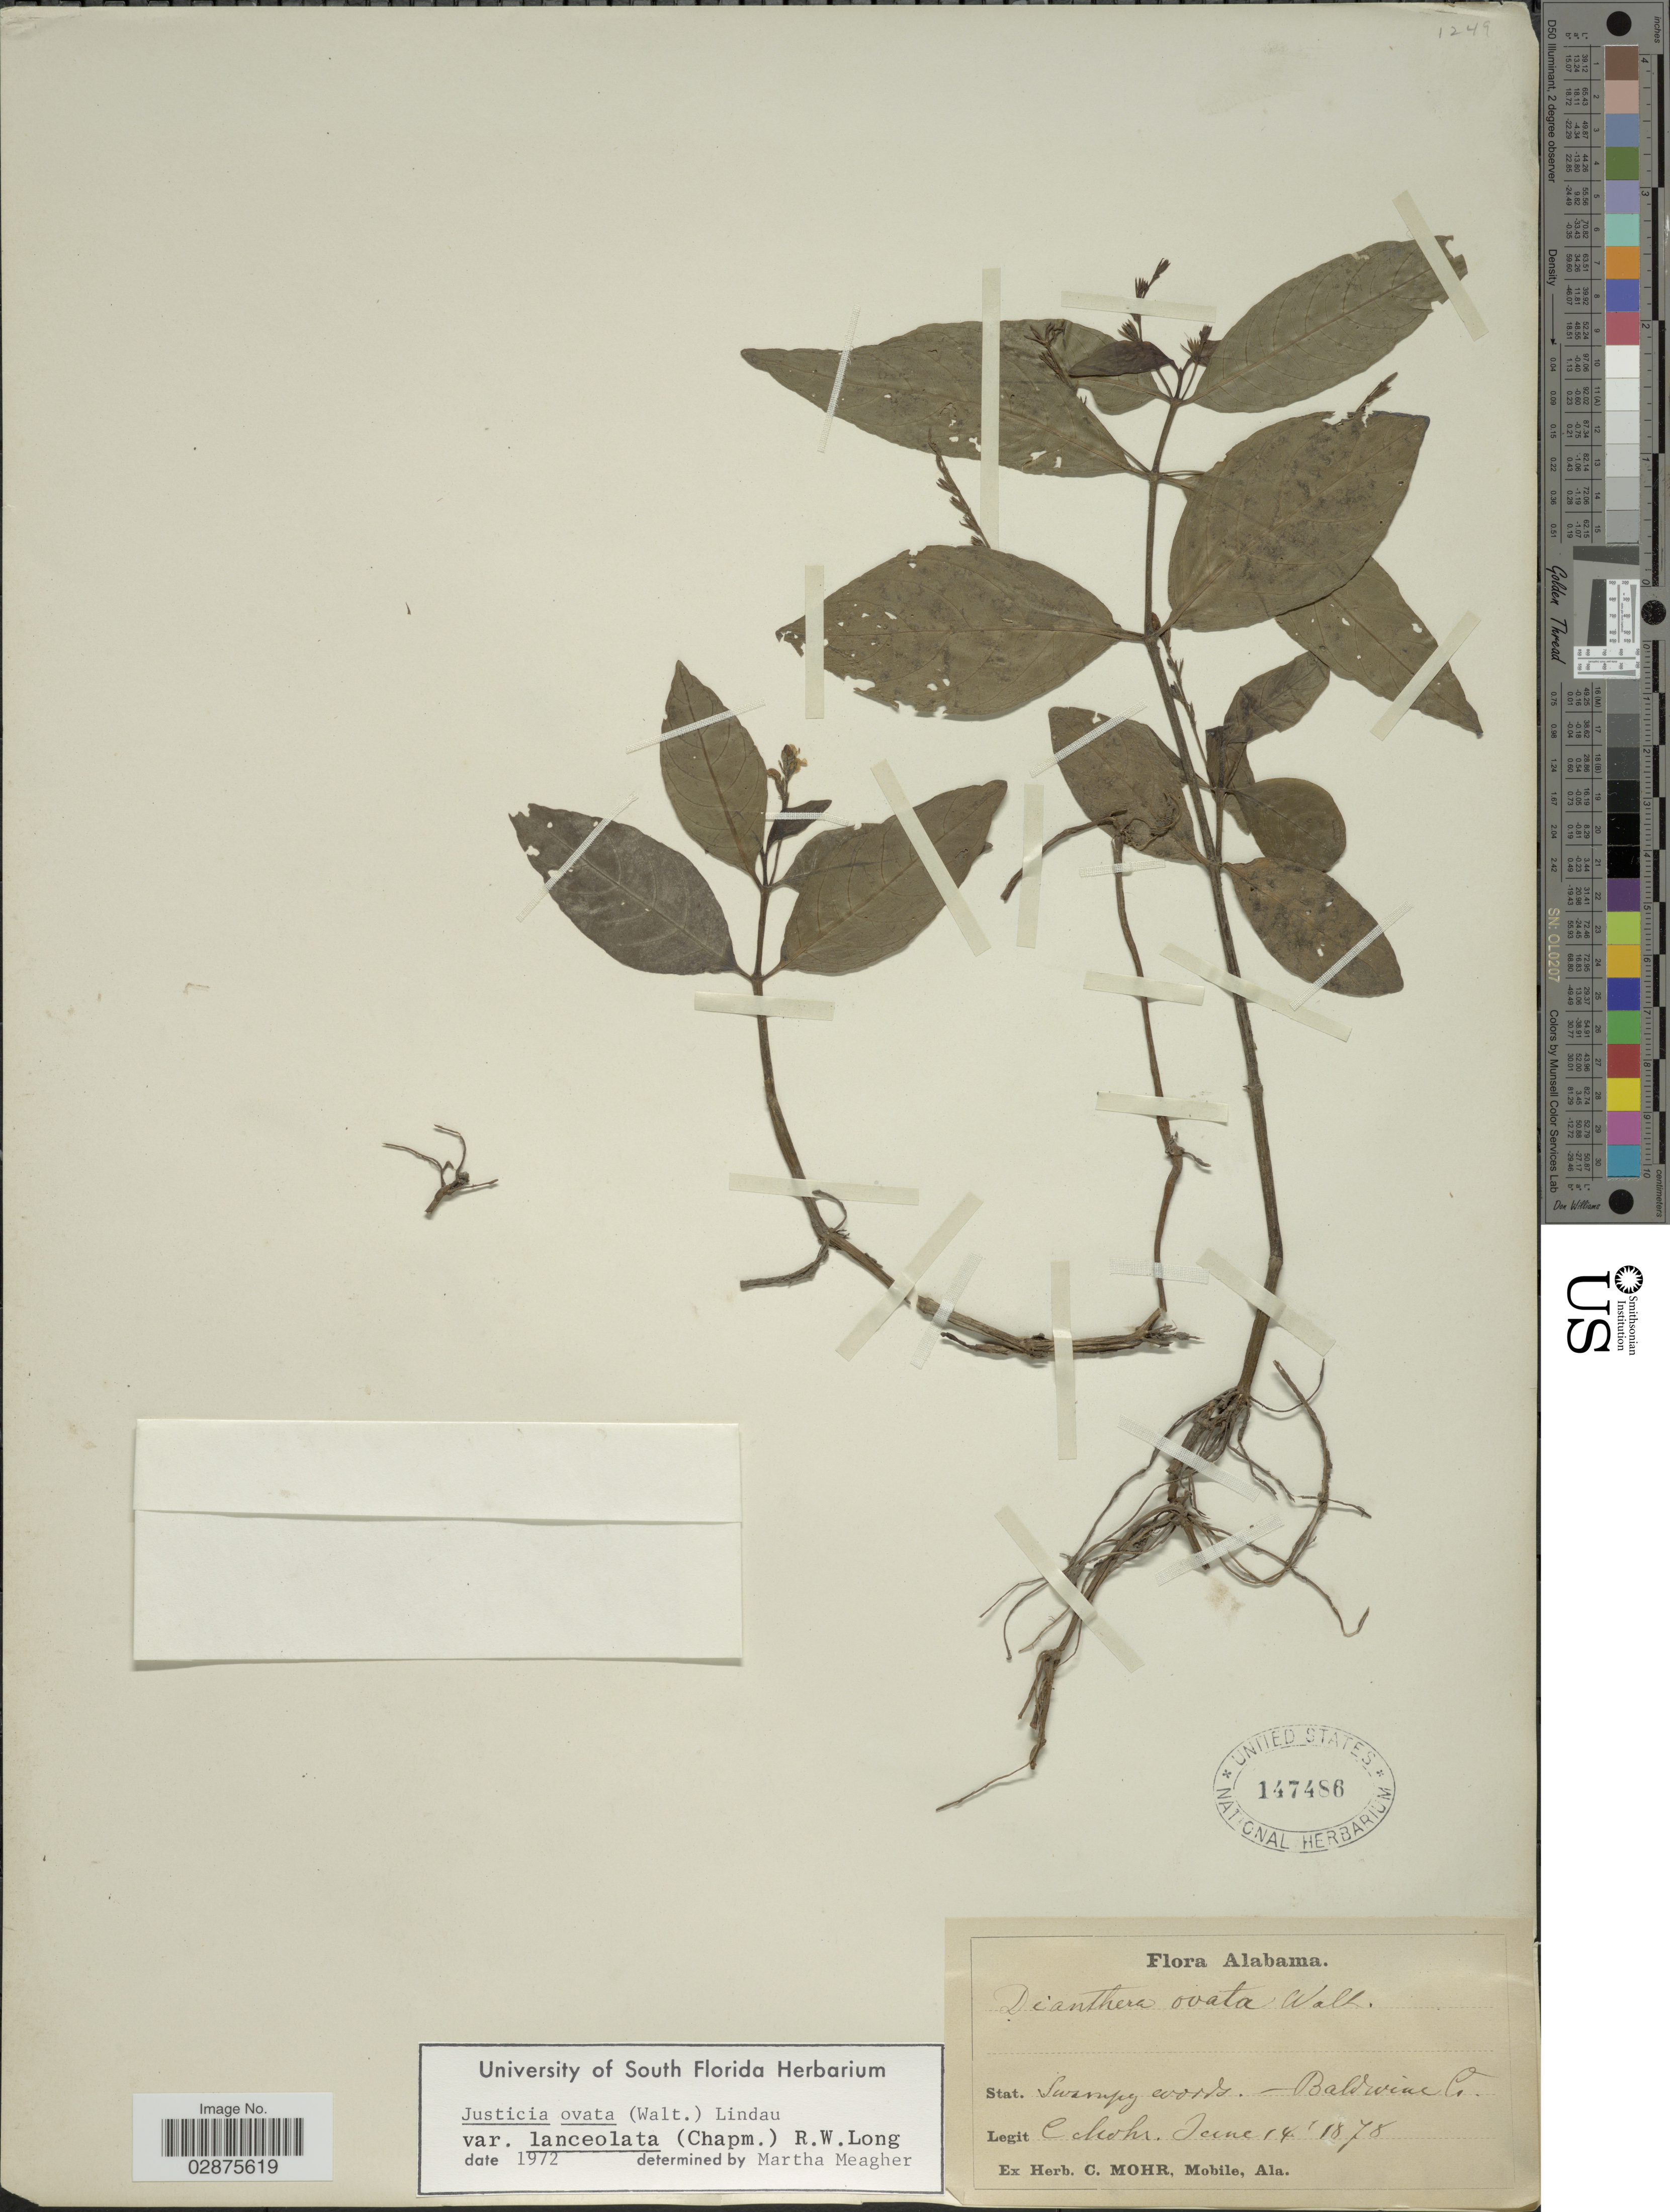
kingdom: Plantae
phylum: Tracheophyta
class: Magnoliopsida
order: Lamiales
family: Acanthaceae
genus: Justicia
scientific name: Justicia lanceolata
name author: (Chapm.) Small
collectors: C. T. Mohr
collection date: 1878-06-14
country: United States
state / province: Alabama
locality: Swampy woods. Baldwin Co.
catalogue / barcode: US 147488